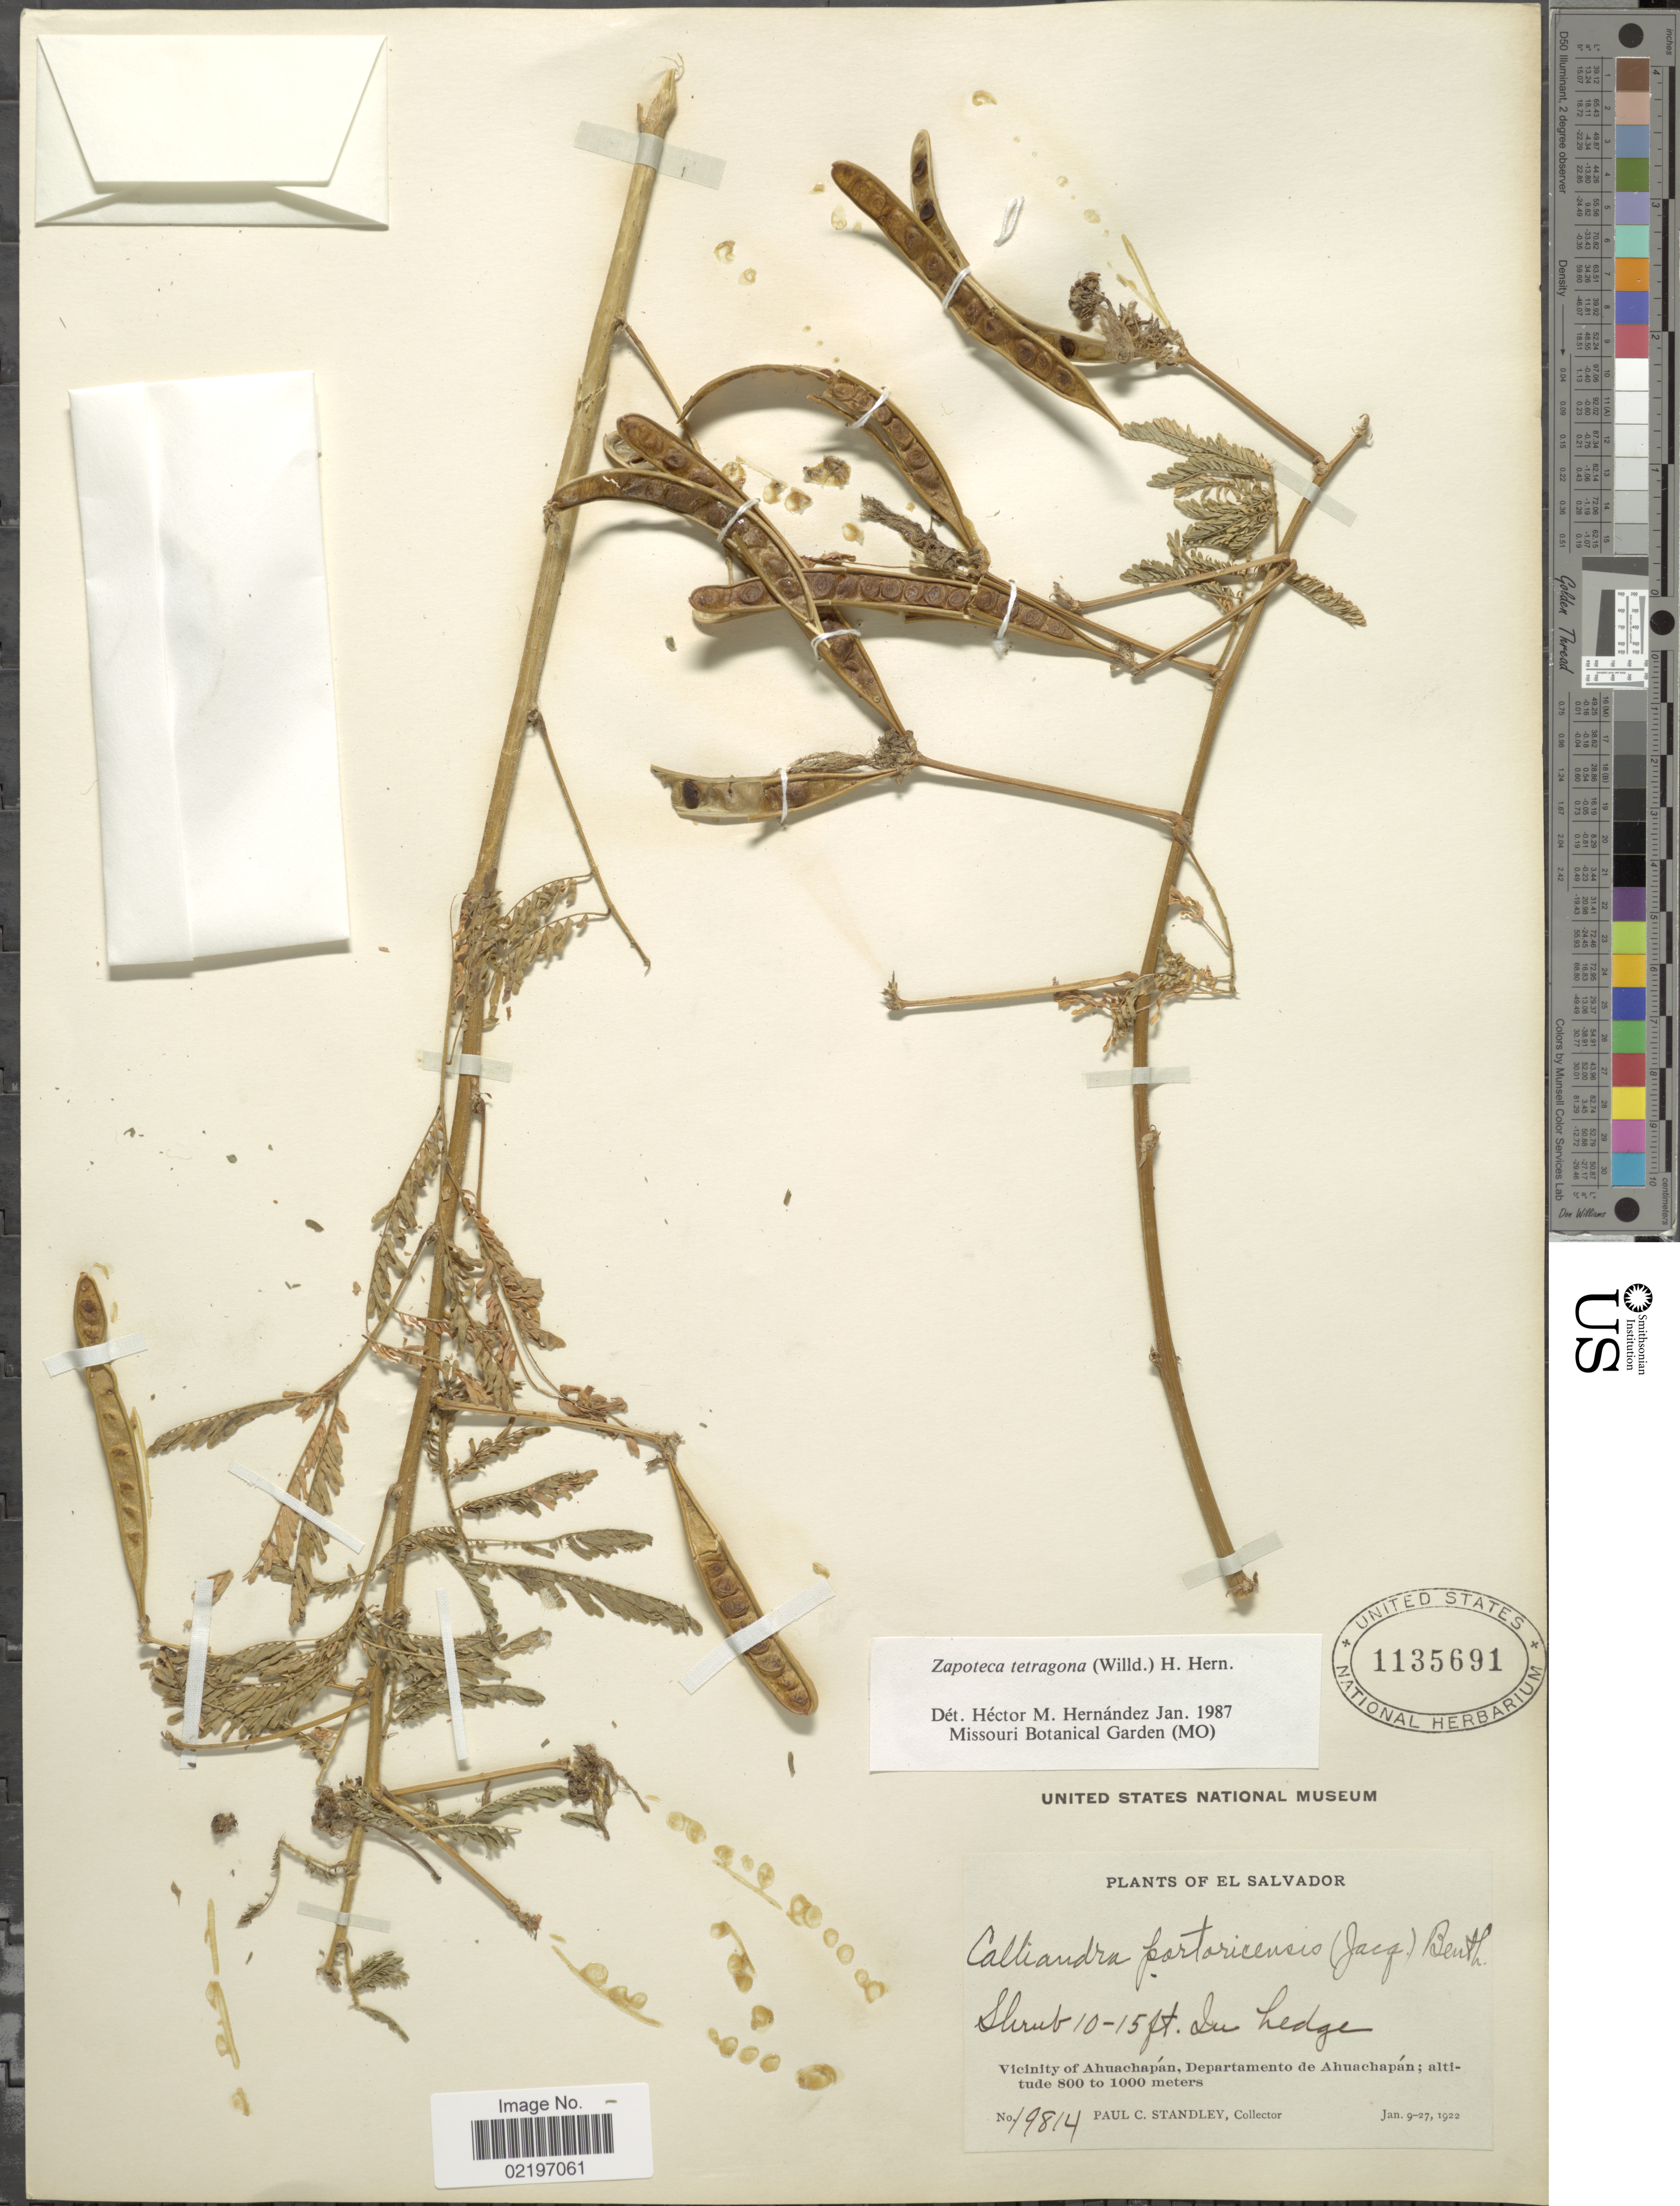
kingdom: Plantae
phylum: Tracheophyta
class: Magnoliopsida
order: Fabales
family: Fabaceae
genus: Zapoteca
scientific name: Zapoteca tetragona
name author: (Willd.) H.M. Hern.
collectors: P. C. Standley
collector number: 19814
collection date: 1922-01-09/1922-01-27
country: El Salvador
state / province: Ahuachapan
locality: Vicinity of Ahuachapan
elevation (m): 800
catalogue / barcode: US 1135691